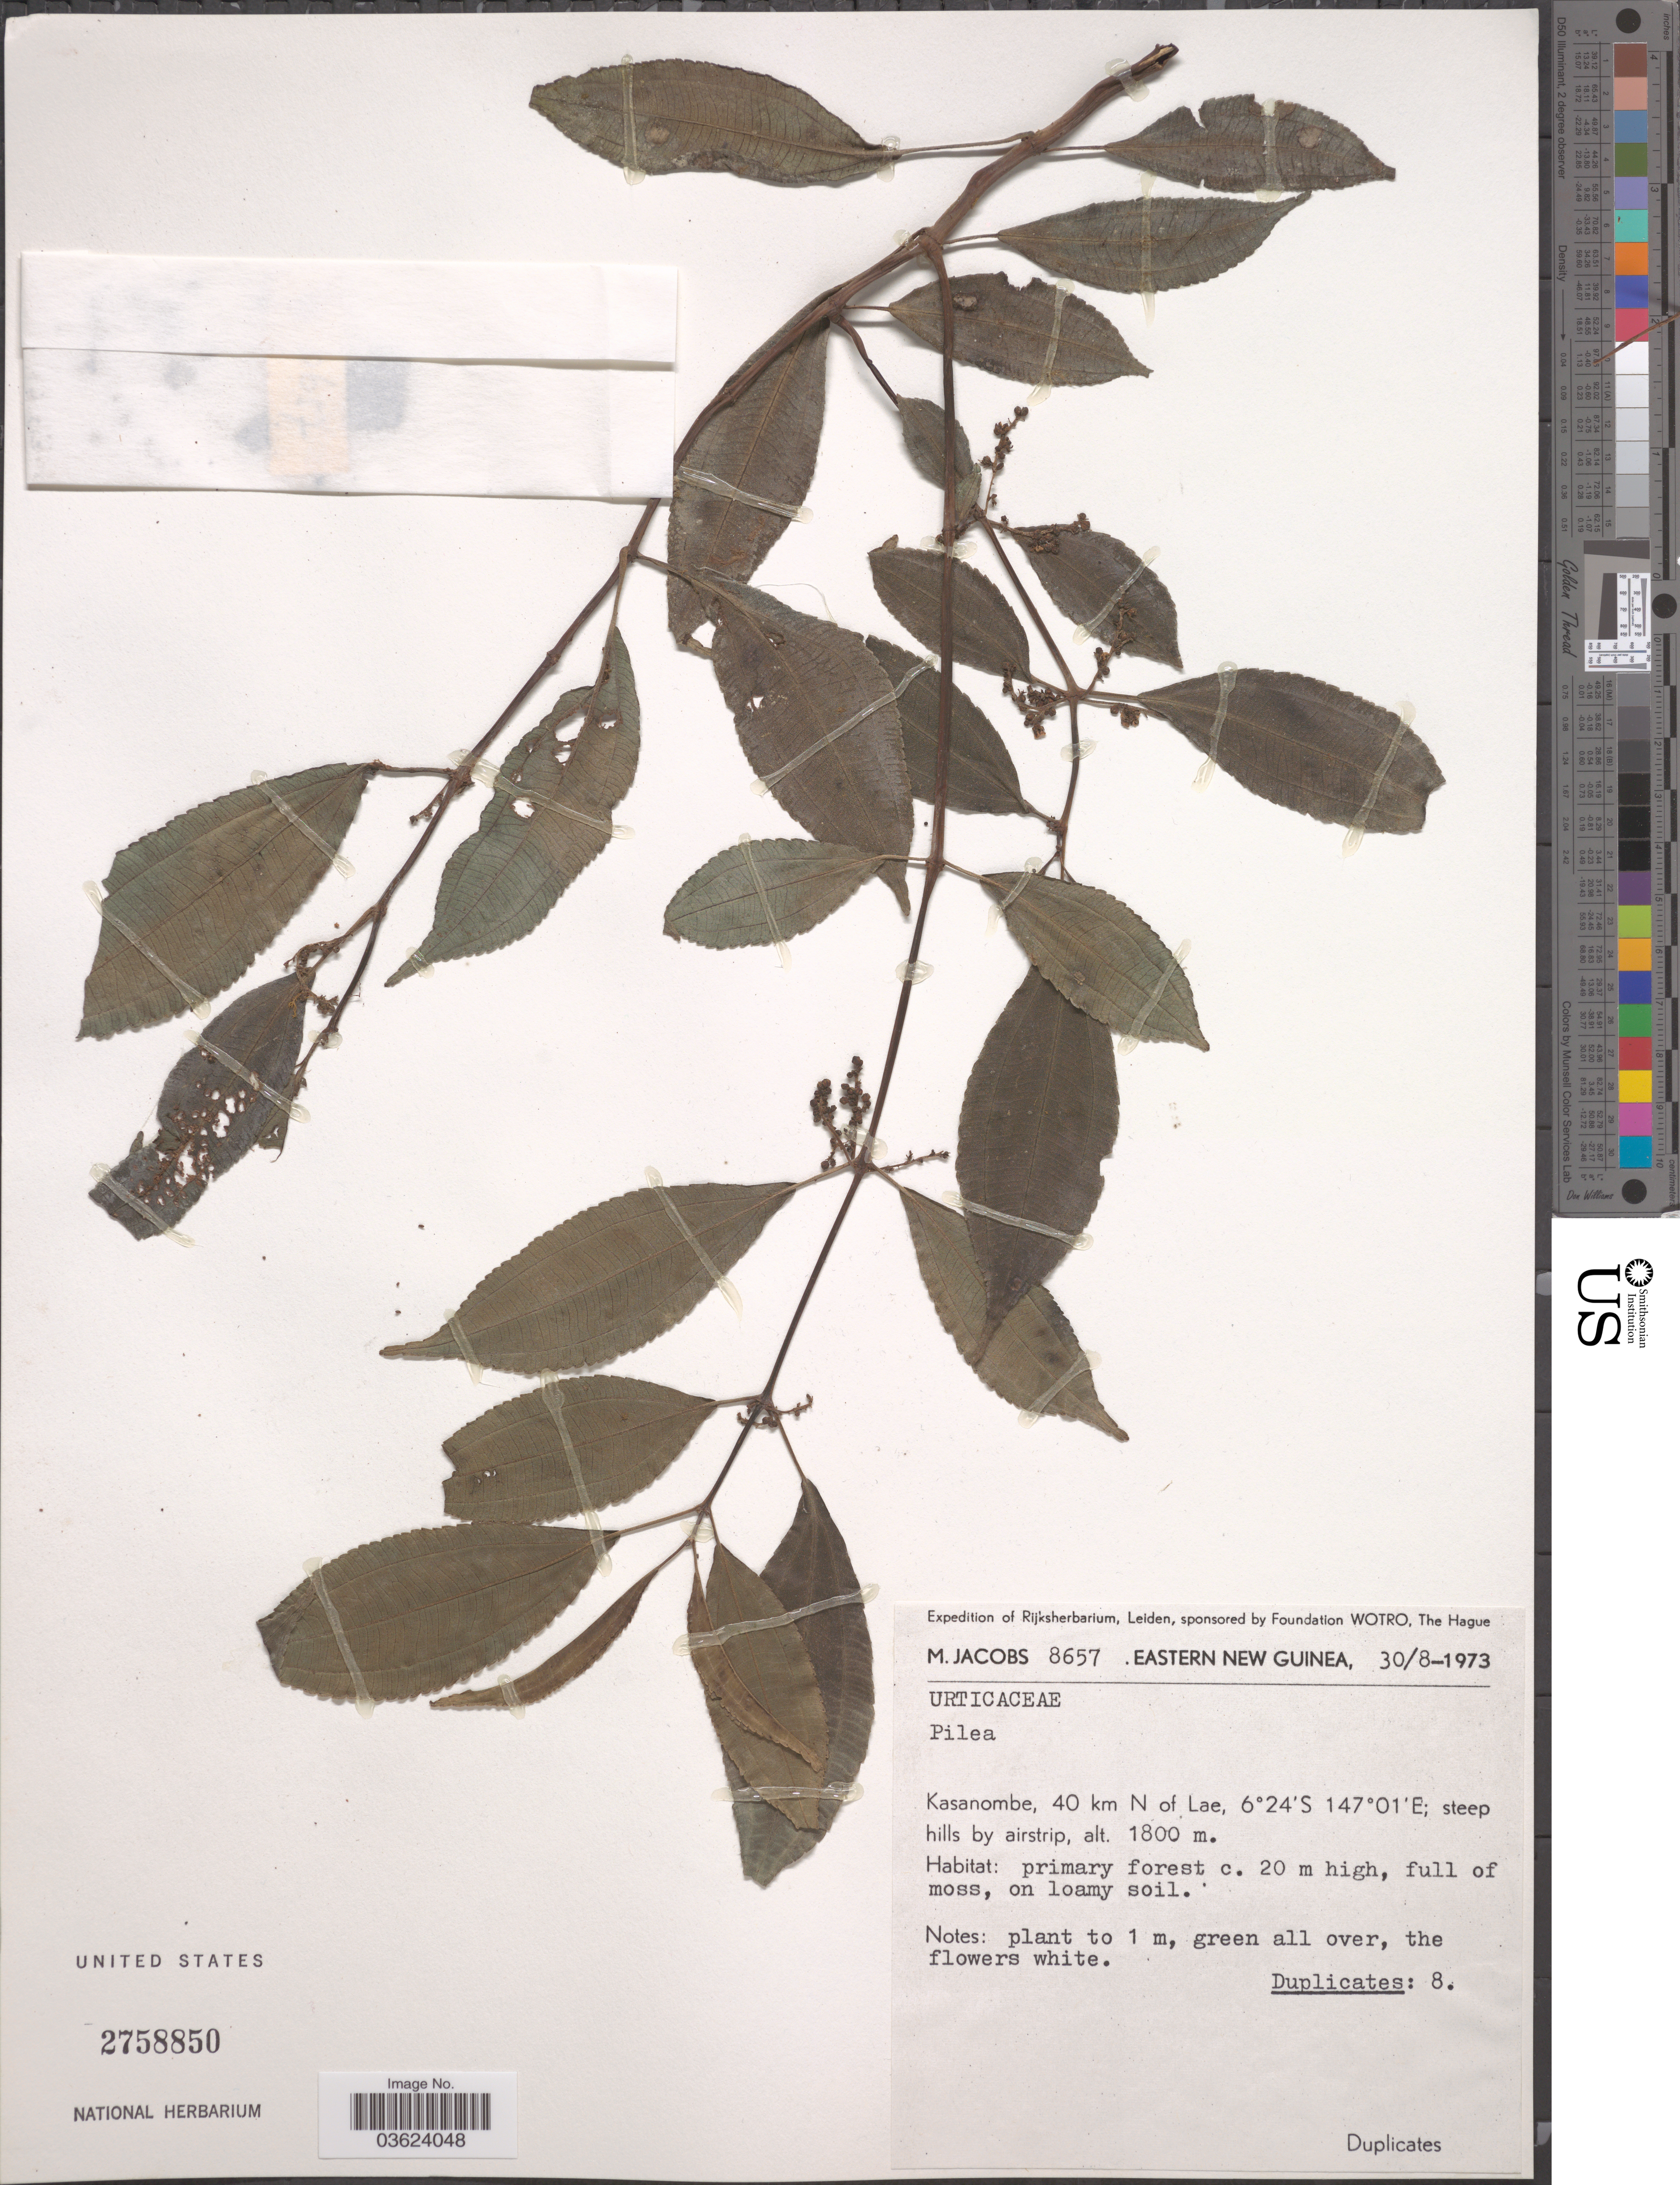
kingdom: Plantae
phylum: Tracheophyta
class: Magnoliopsida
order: Rosales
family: Urticaceae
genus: Pilea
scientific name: Pilea sp.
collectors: M. Jacobs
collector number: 8657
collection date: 1973-08-30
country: Papua New Guinea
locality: Eastern New Guinea. Kasanombe, 40 km N of Lae steep hills by airstrip.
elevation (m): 1800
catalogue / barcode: US 2758850